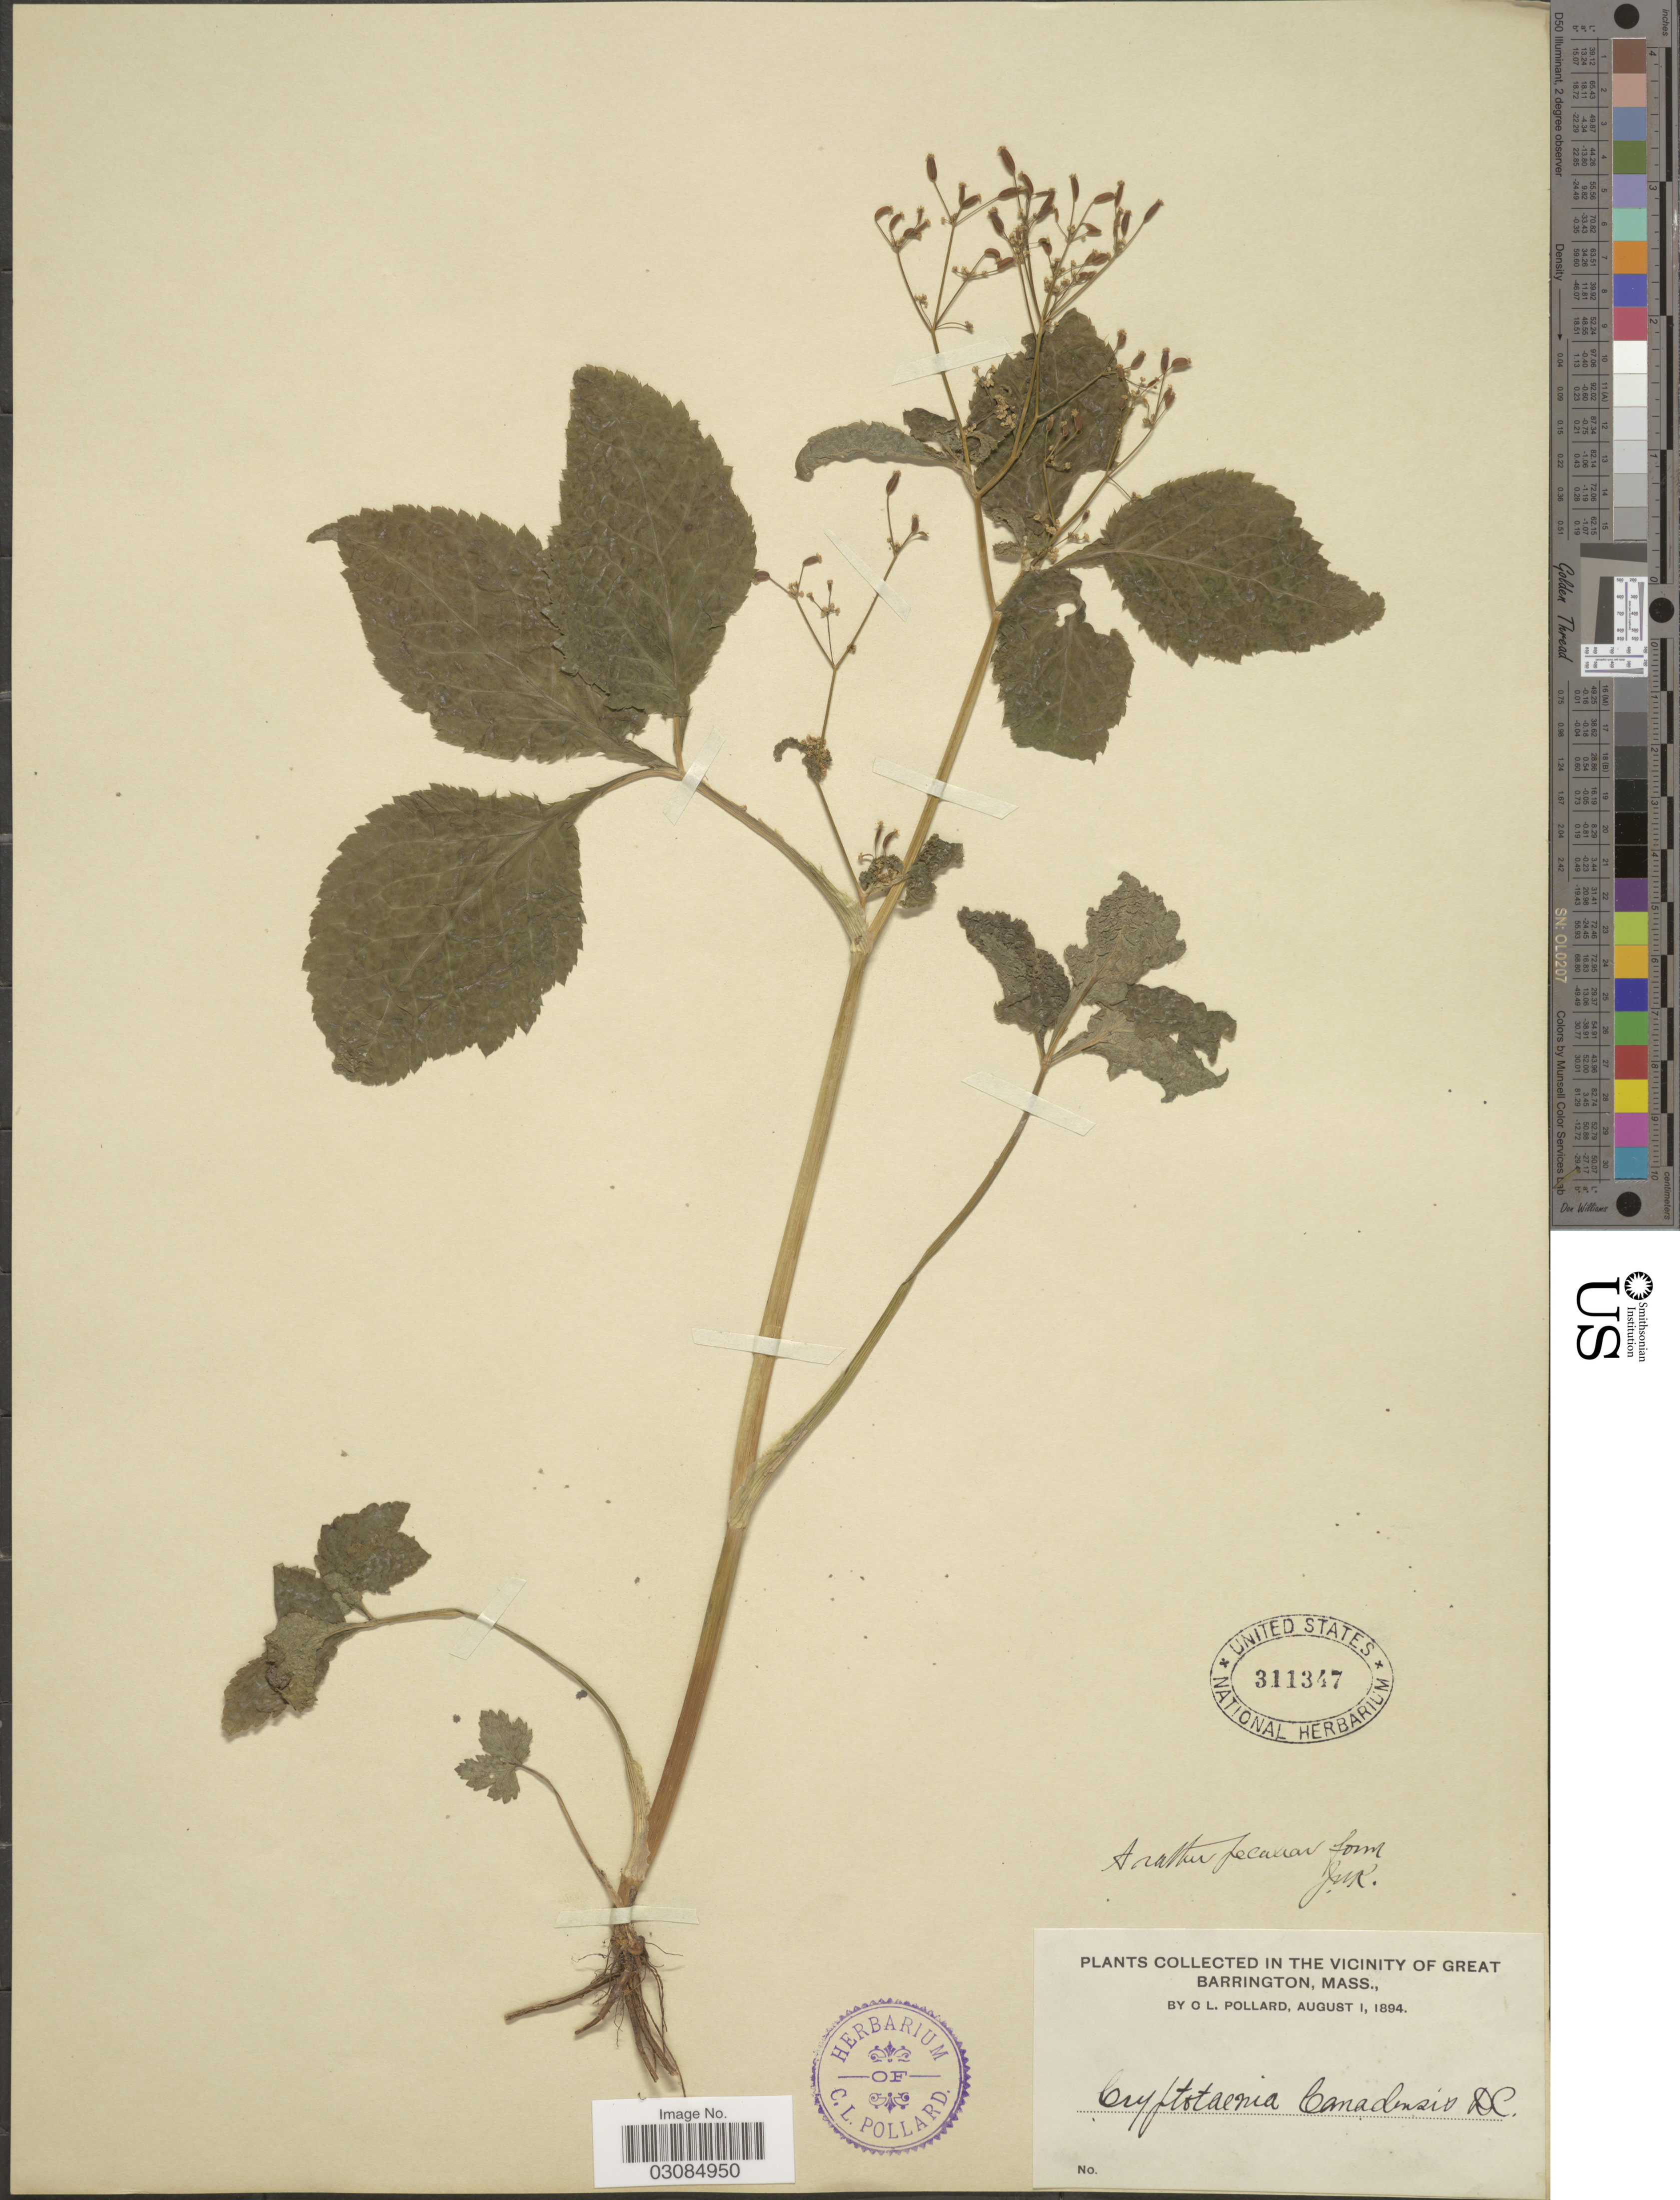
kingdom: Plantae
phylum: Tracheophyta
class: Magnoliopsida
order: Apiales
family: Apiaceae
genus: Cryptotaenia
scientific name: Cryptotaenia canadensis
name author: (L.) DC.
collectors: C. L. Pollard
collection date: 1894-08-01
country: United States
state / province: Massachusetts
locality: Collected in the Vicinity of Great Barrington.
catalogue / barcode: US 311347